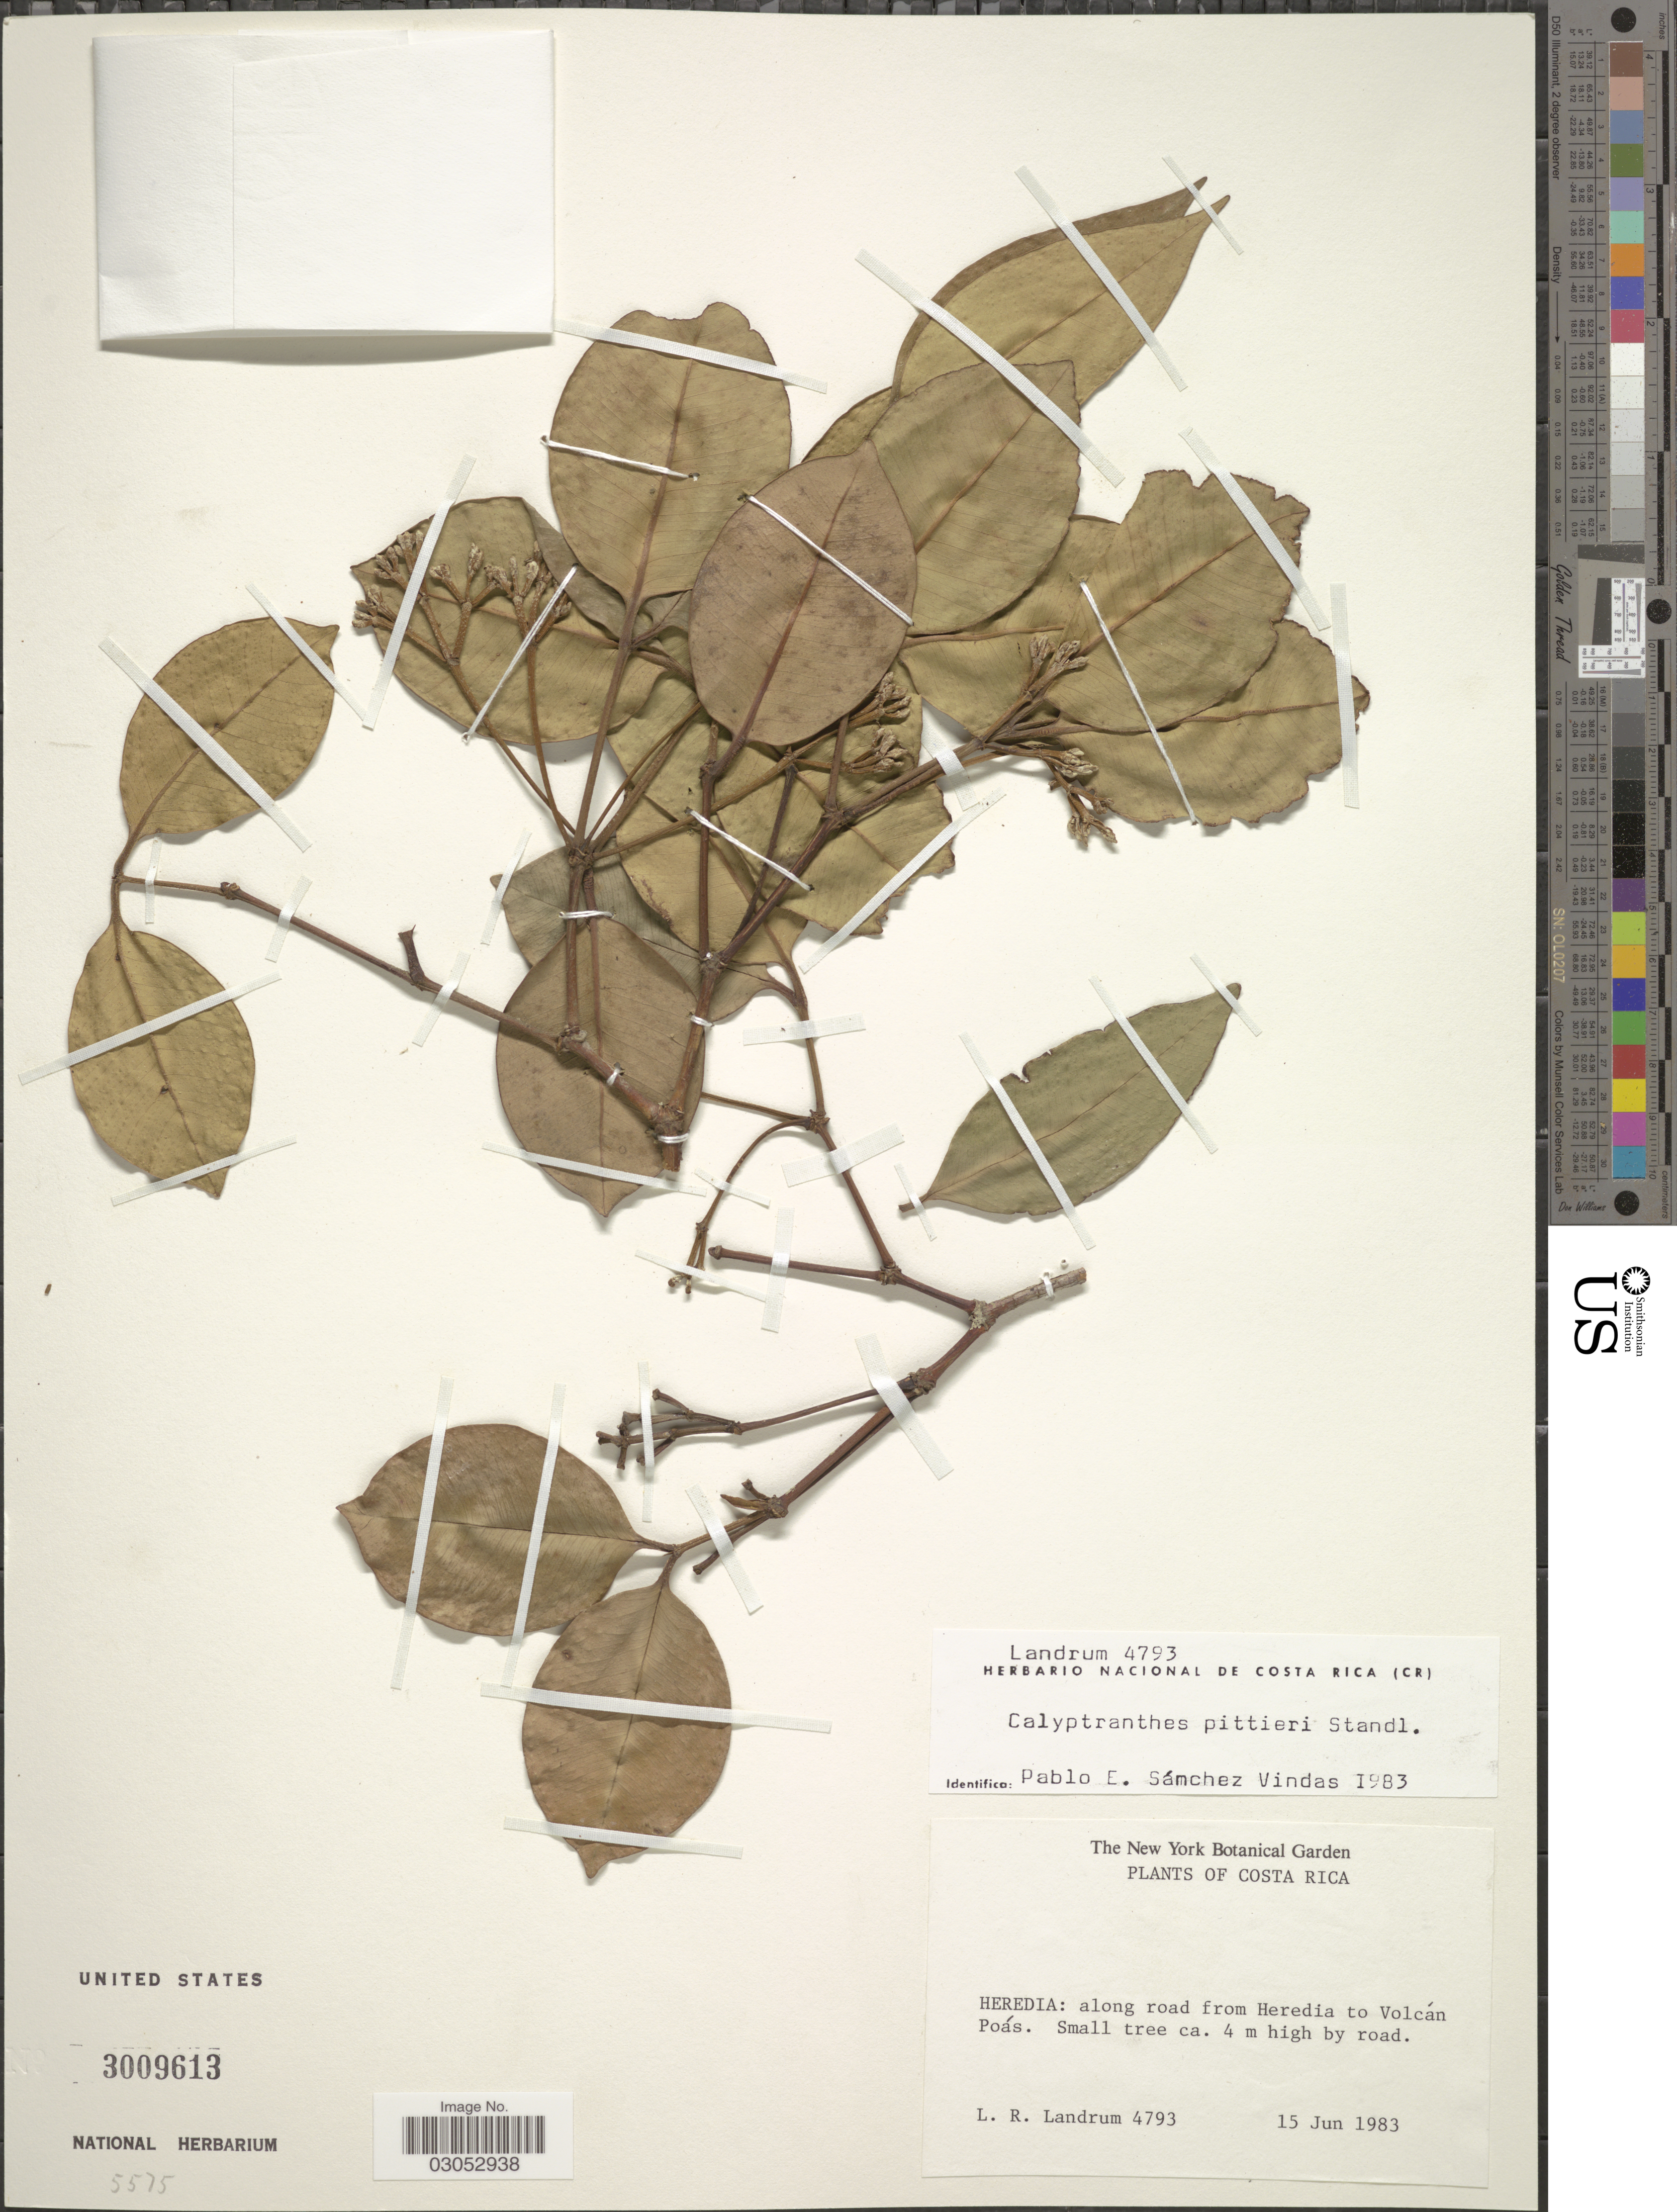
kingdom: Plantae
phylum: Tracheophyta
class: Magnoliopsida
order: Myrtales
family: Myrtaceae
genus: Myrcia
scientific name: Myrcia pittieri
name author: (Standl.) A.R. Lourenço & Sánchez-Cháv.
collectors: L. R. Landrum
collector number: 4793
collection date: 1983-06-15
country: Costa Rica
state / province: Heredia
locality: Along road from Heredia to Volcán Poás.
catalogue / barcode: US 3009613